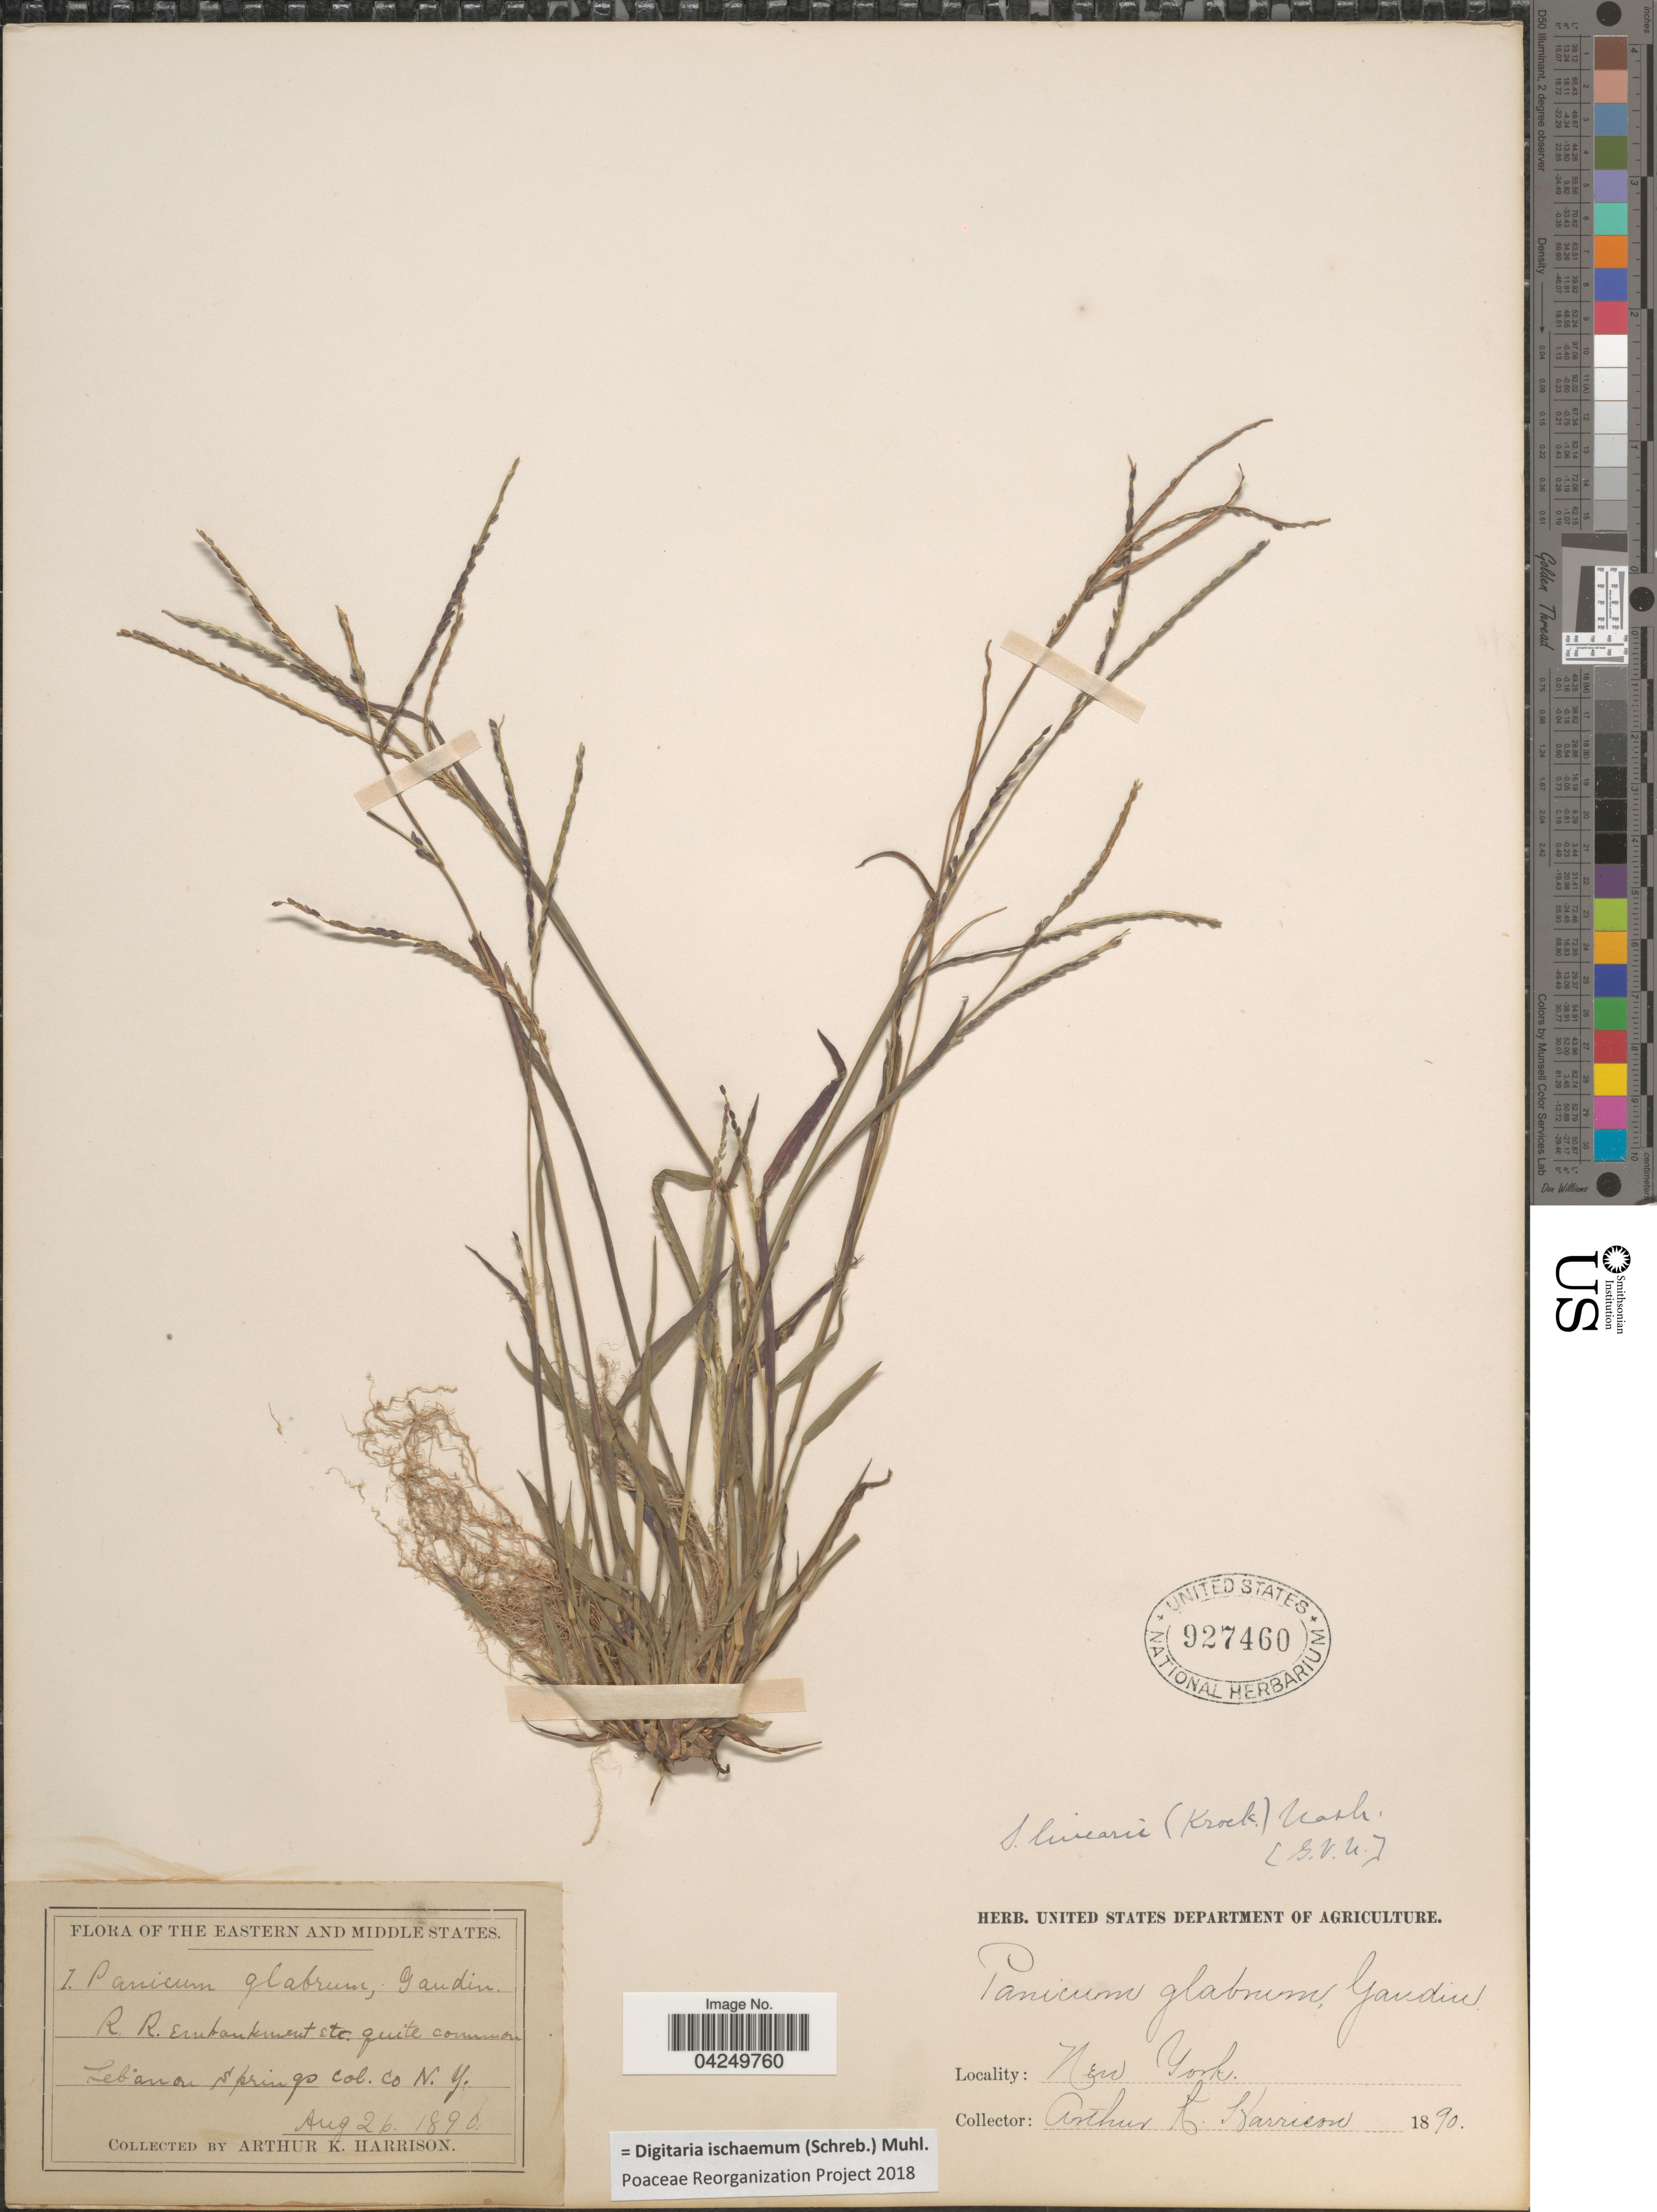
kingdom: Plantae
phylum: Tracheophyta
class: Liliopsida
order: Poales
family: Poaceae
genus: Digitaria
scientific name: Digitaria ischaemum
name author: (Schreber) Schreber ex Muhl.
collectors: A. K. Harrison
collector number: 1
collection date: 1890-08-26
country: United States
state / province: New York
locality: Eastern and Middle States. R. R. Embankment. Lebanon Springs Col. Co.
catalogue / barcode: US 927460